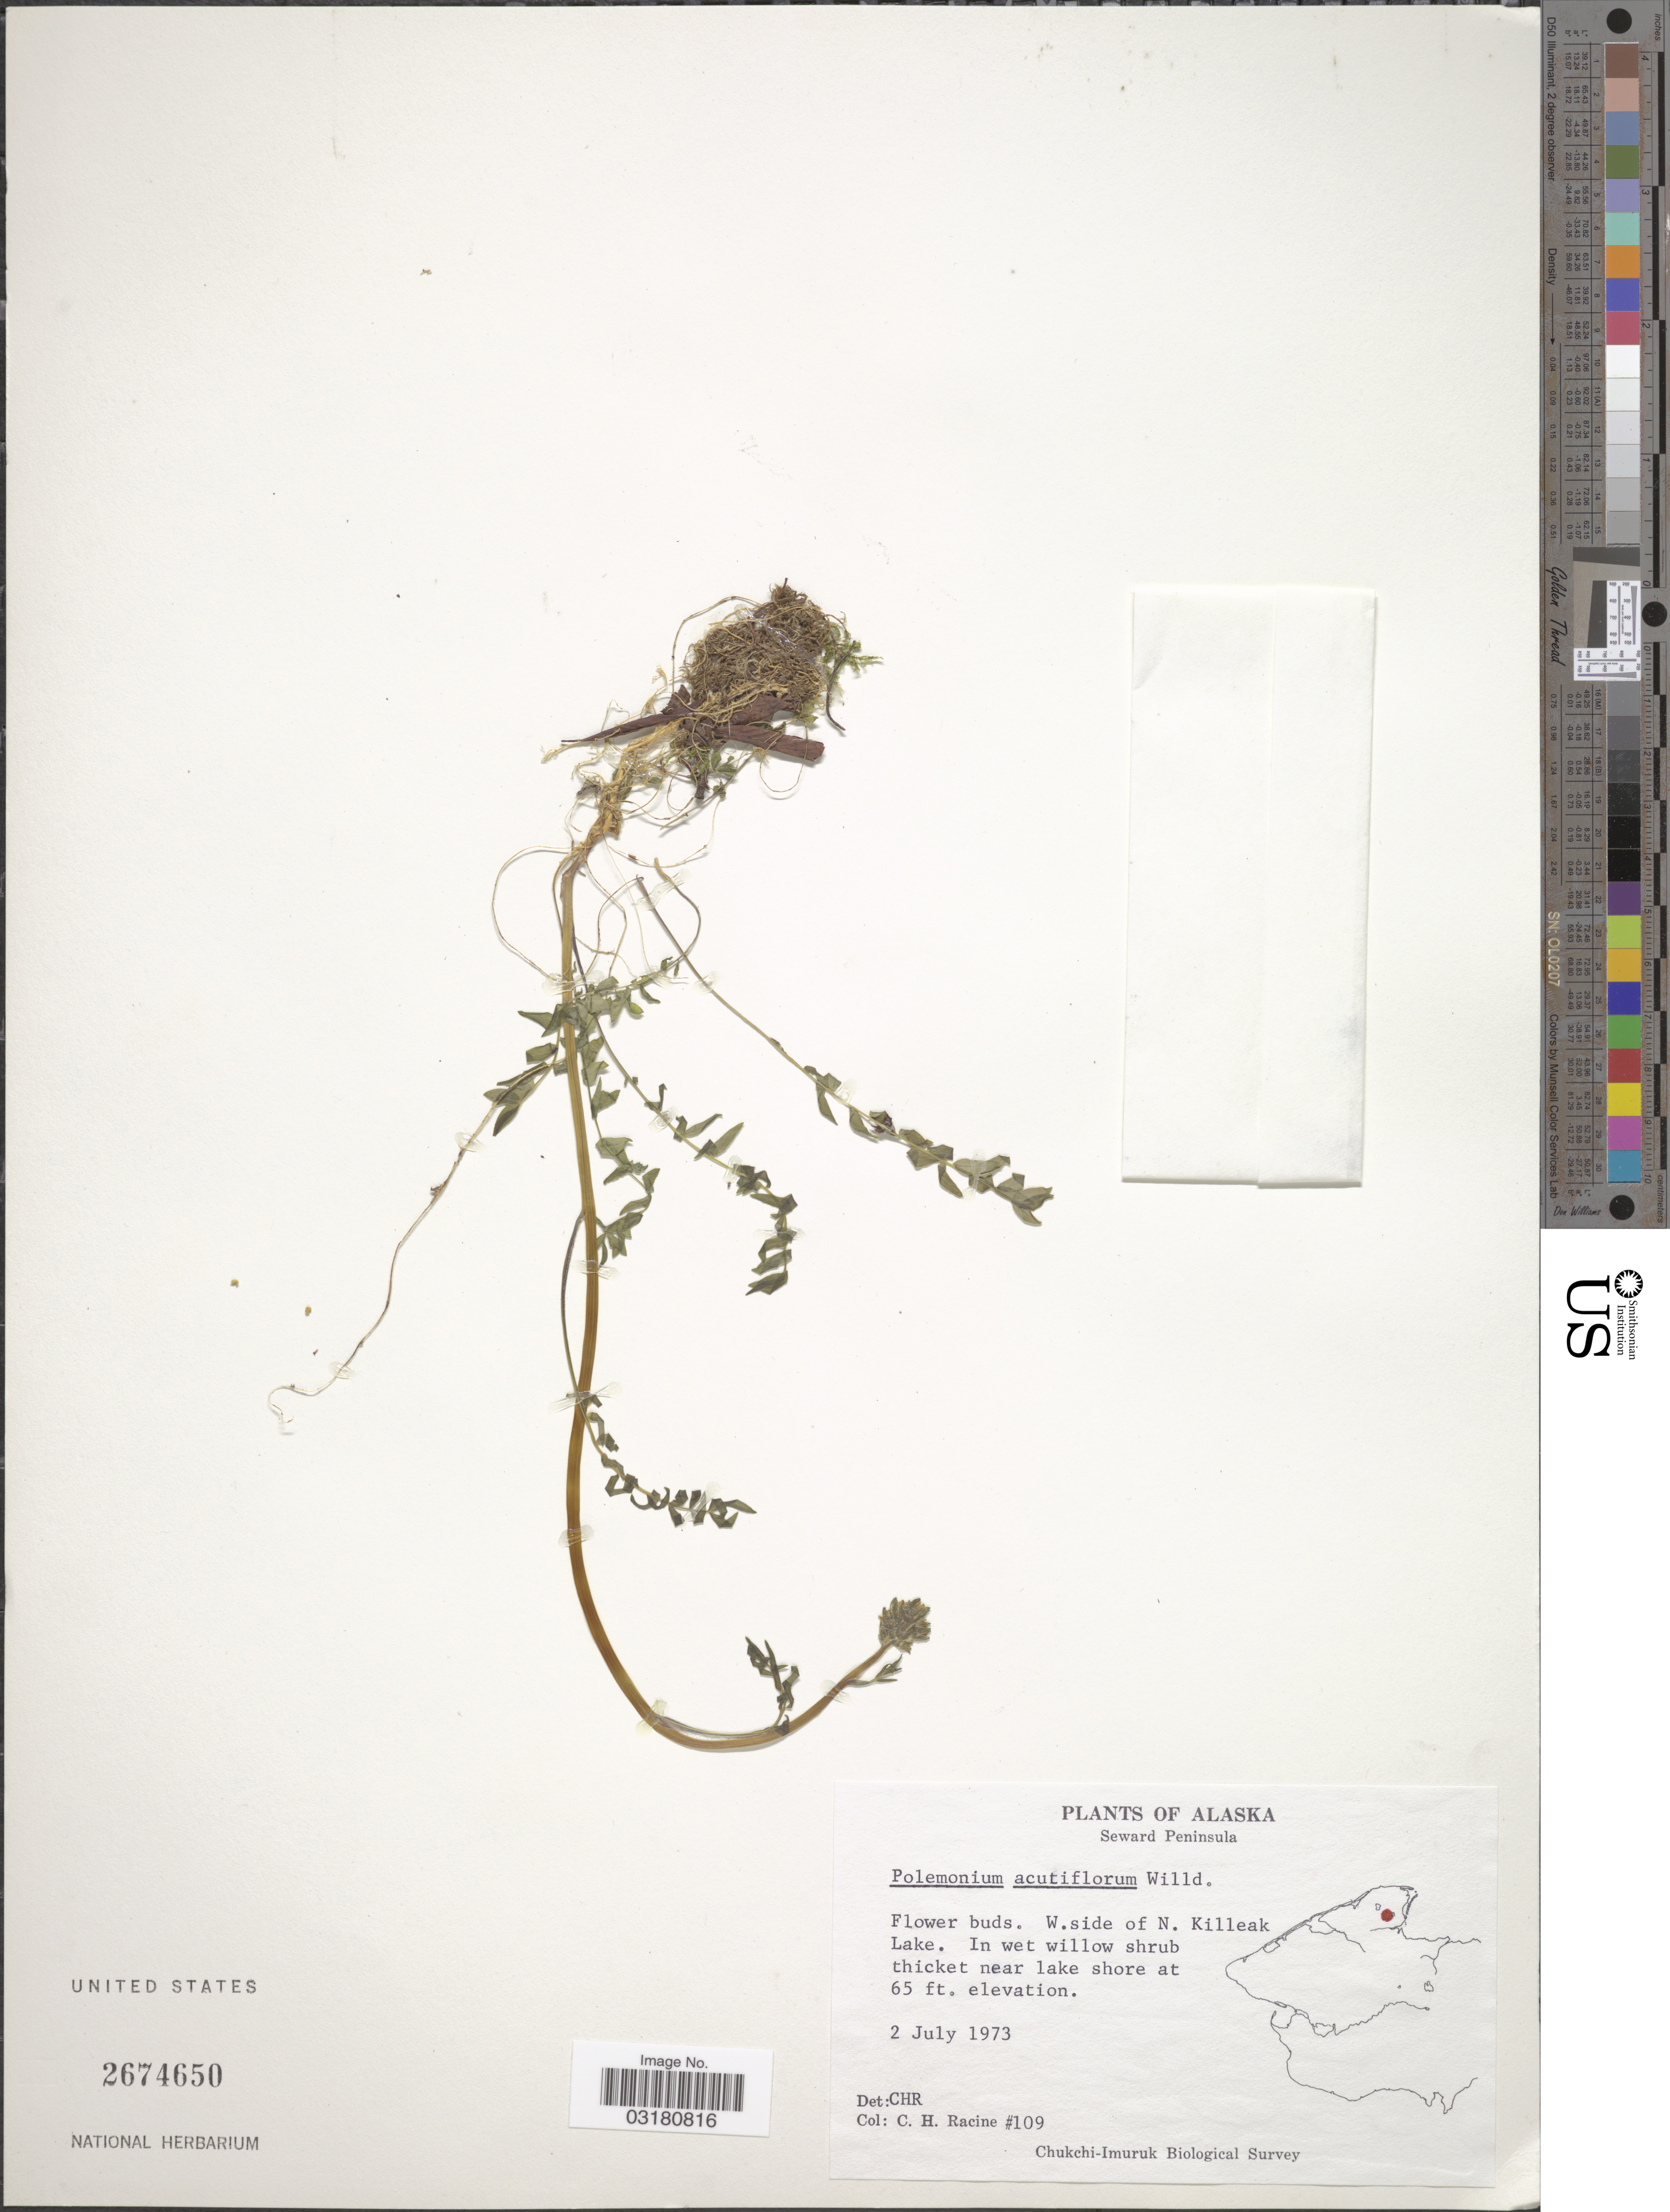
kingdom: Plantae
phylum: Tracheophyta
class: Magnoliopsida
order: Ericales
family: Polemoniaceae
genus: Polemonium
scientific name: Polemonium acutiflorum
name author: Willd. ex Roem. & Schult.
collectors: C. Racine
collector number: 109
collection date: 1973-07-02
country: United States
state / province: Alaska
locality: Seward Peninsula. W. side of N. Killeak Lake.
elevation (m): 20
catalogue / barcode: US 2674650